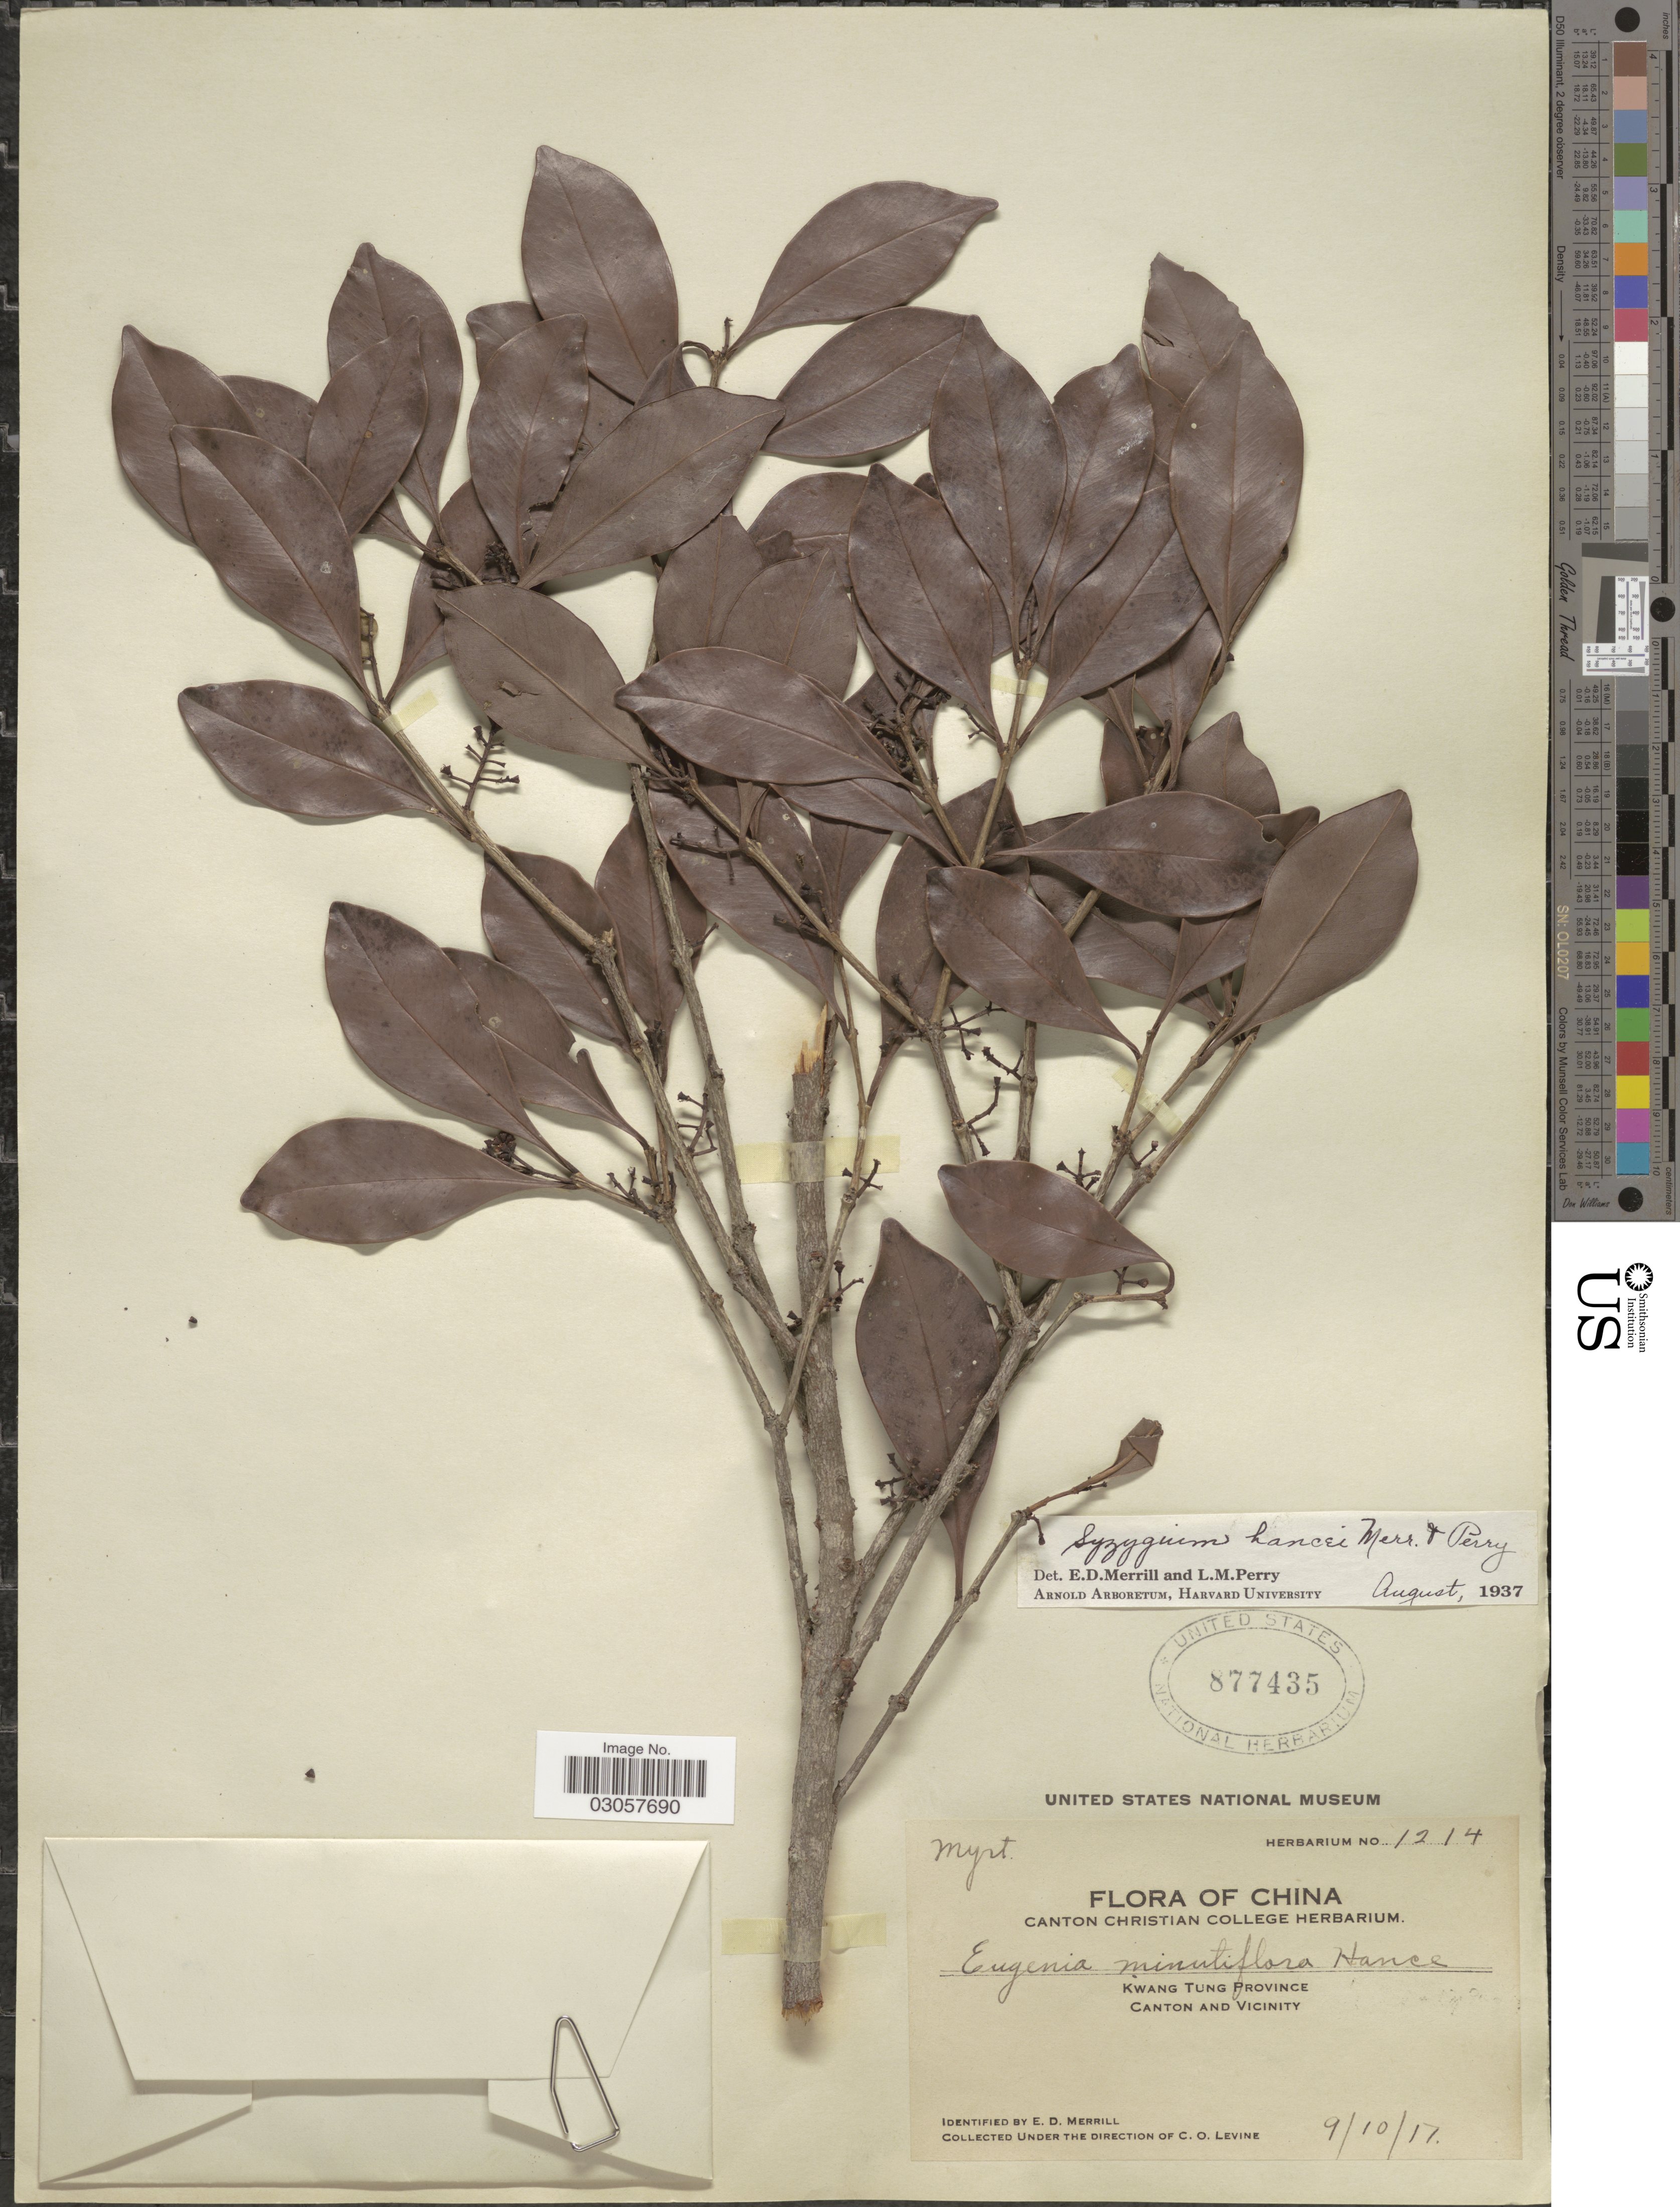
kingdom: Plantae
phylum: Tracheophyta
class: Magnoliopsida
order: Myrtales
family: Myrtaceae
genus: Syzygium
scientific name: Syzygium hancei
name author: Merr. & L.M. Perry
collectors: C. O. Levine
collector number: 1214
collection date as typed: Transcribed d/m/y: 9/10/17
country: China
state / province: Guangdong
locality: Kwang Tung Province. Canton and vicinity.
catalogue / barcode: US 877435